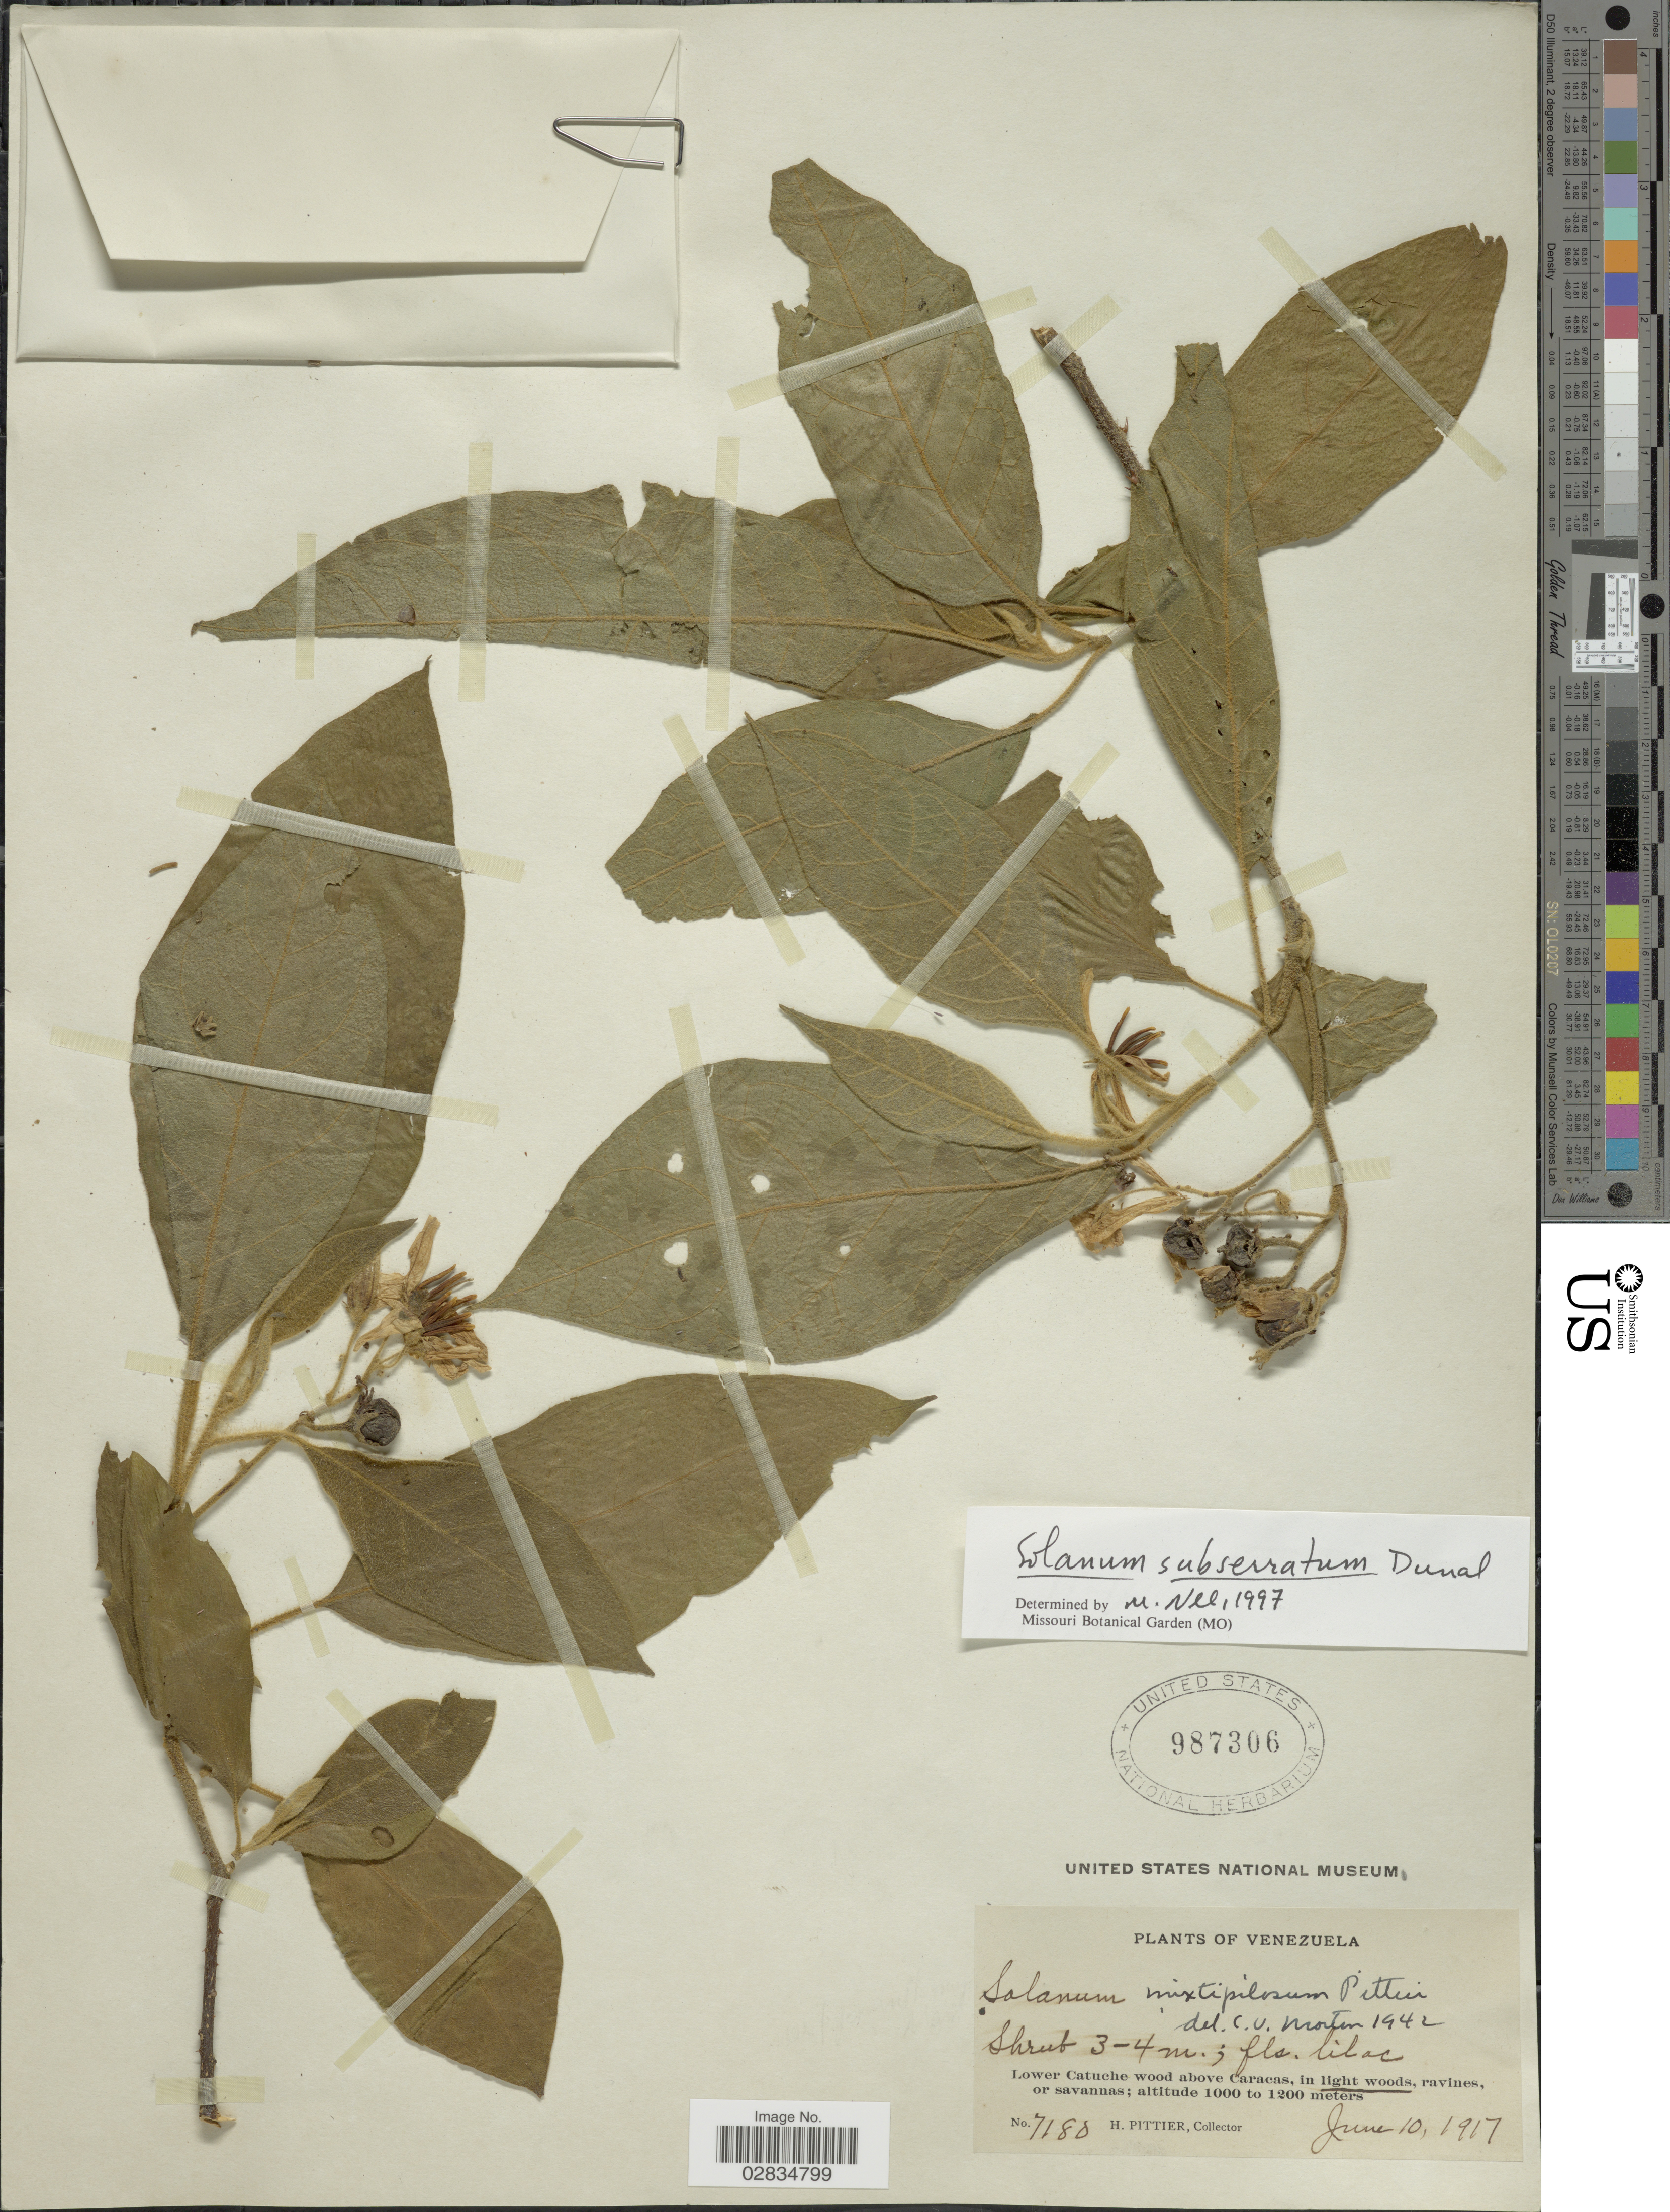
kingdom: Plantae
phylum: Tracheophyta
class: Magnoliopsida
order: Solanales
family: Solanaceae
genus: Solanum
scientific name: Solanum subserratum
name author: Dunal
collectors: H. F. Pittier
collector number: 7180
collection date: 1917-06-10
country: Venezuela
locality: Lower Catuche wood above Caracas.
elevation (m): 1000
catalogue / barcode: US 987306